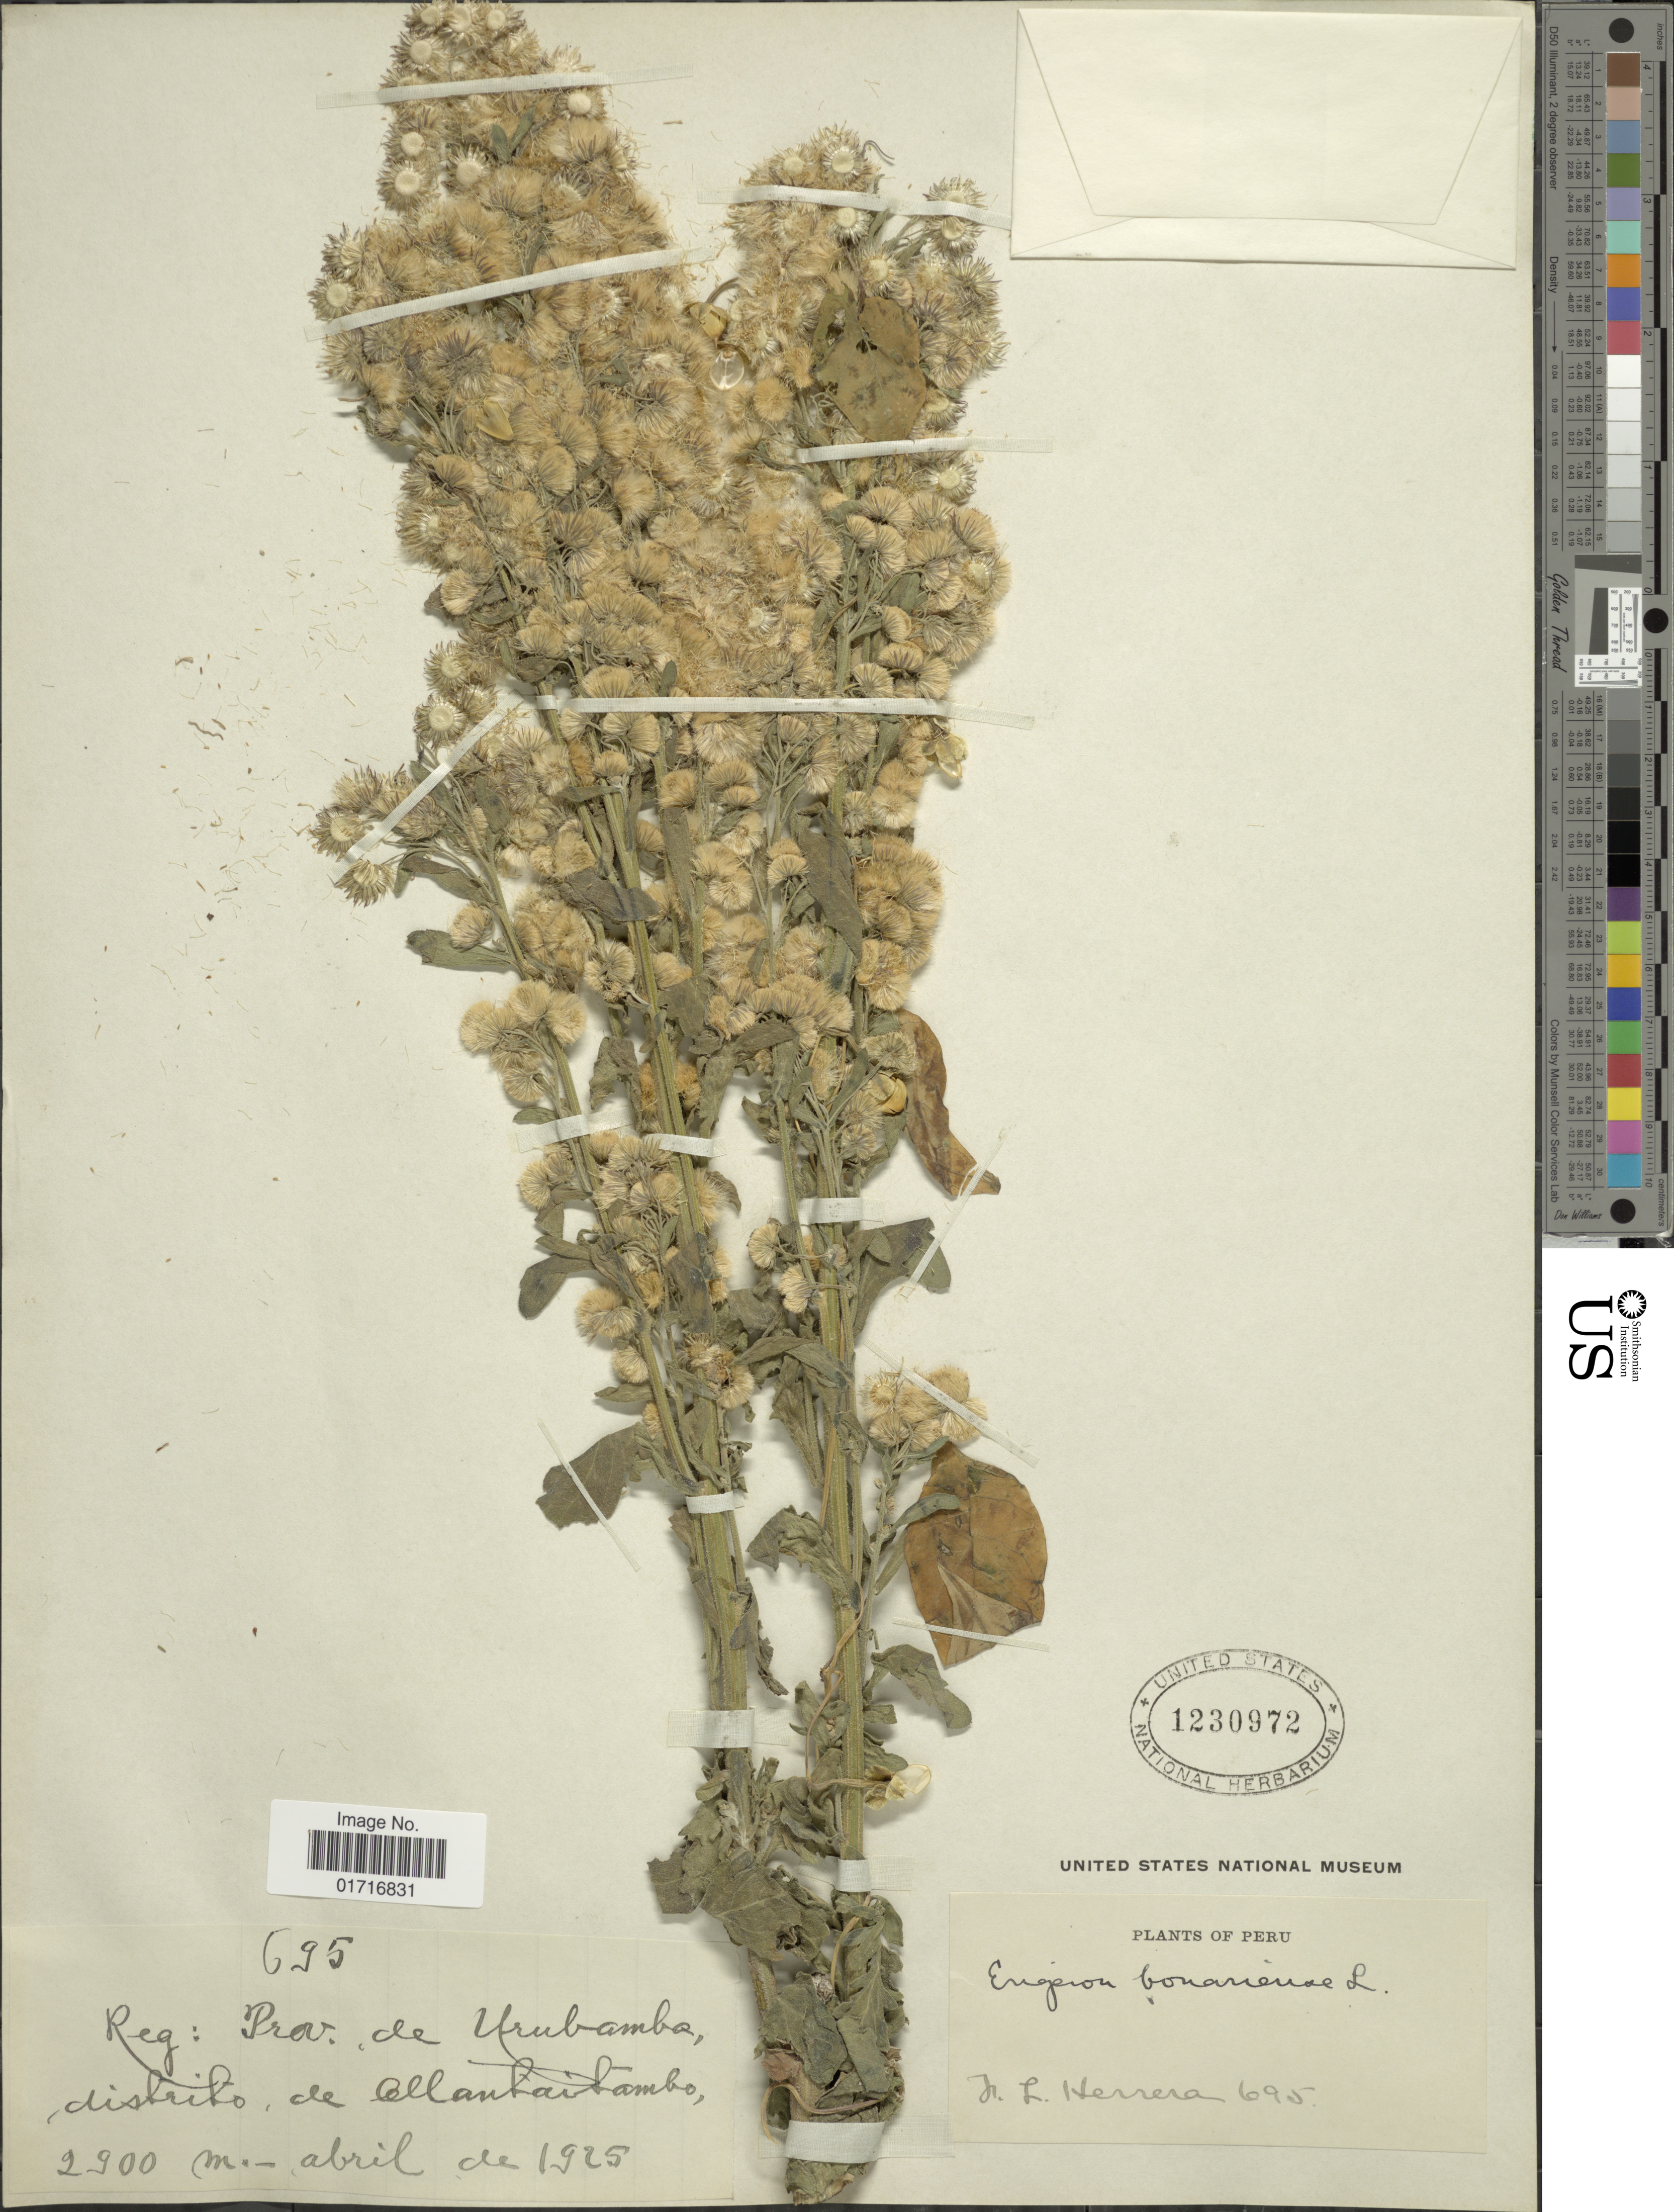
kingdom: Plantae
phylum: Tracheophyta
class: Magnoliopsida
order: Asterales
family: Asteraceae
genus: Conyza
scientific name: Conyza bonariensis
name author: (L.) Cronq.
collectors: F. L. Herrera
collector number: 695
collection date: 1925-04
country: Peru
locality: Distrito de Ollantaitambo.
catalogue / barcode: US 1230972